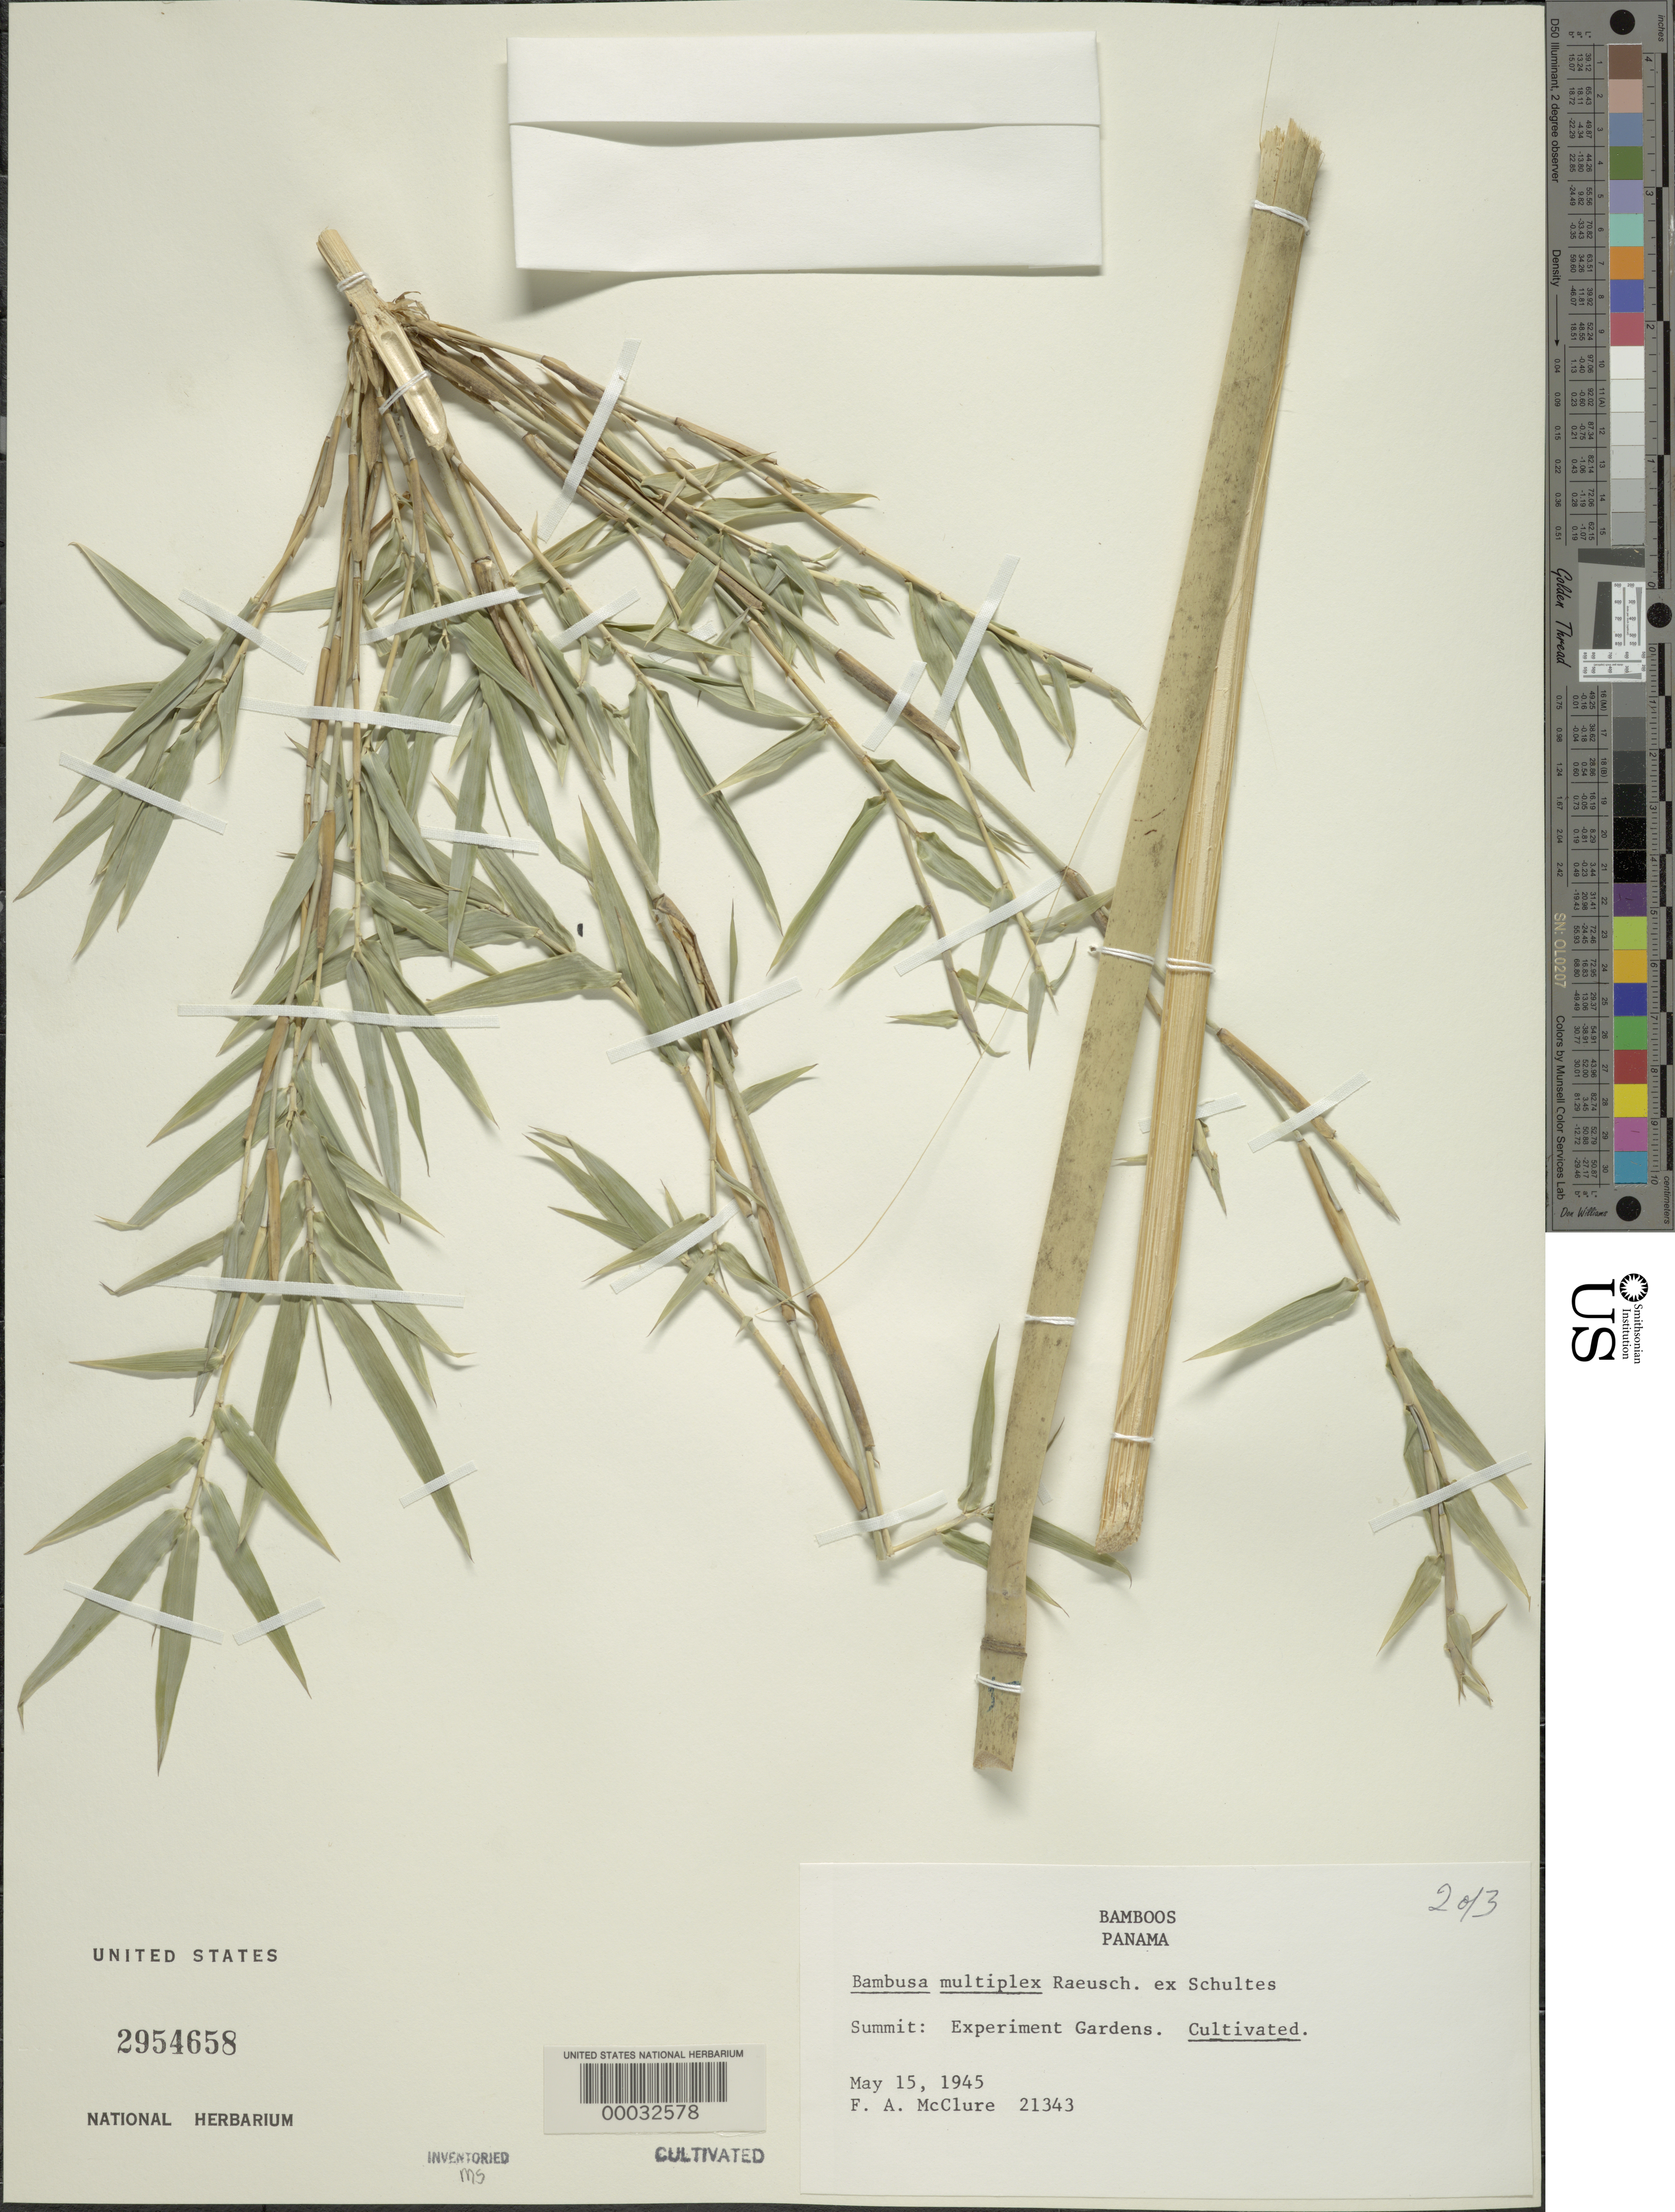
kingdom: Plantae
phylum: Tracheophyta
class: Liliopsida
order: Poales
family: Poaceae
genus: Bambusa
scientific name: Bambusa multiplex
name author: (Lour.) Raeusch. ex Schult. & Schult. f.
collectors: F. A. McClure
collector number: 21343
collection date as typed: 15 May 1945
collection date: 1945-05-15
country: Panama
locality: Esperimental Garden summit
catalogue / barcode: US 2954658